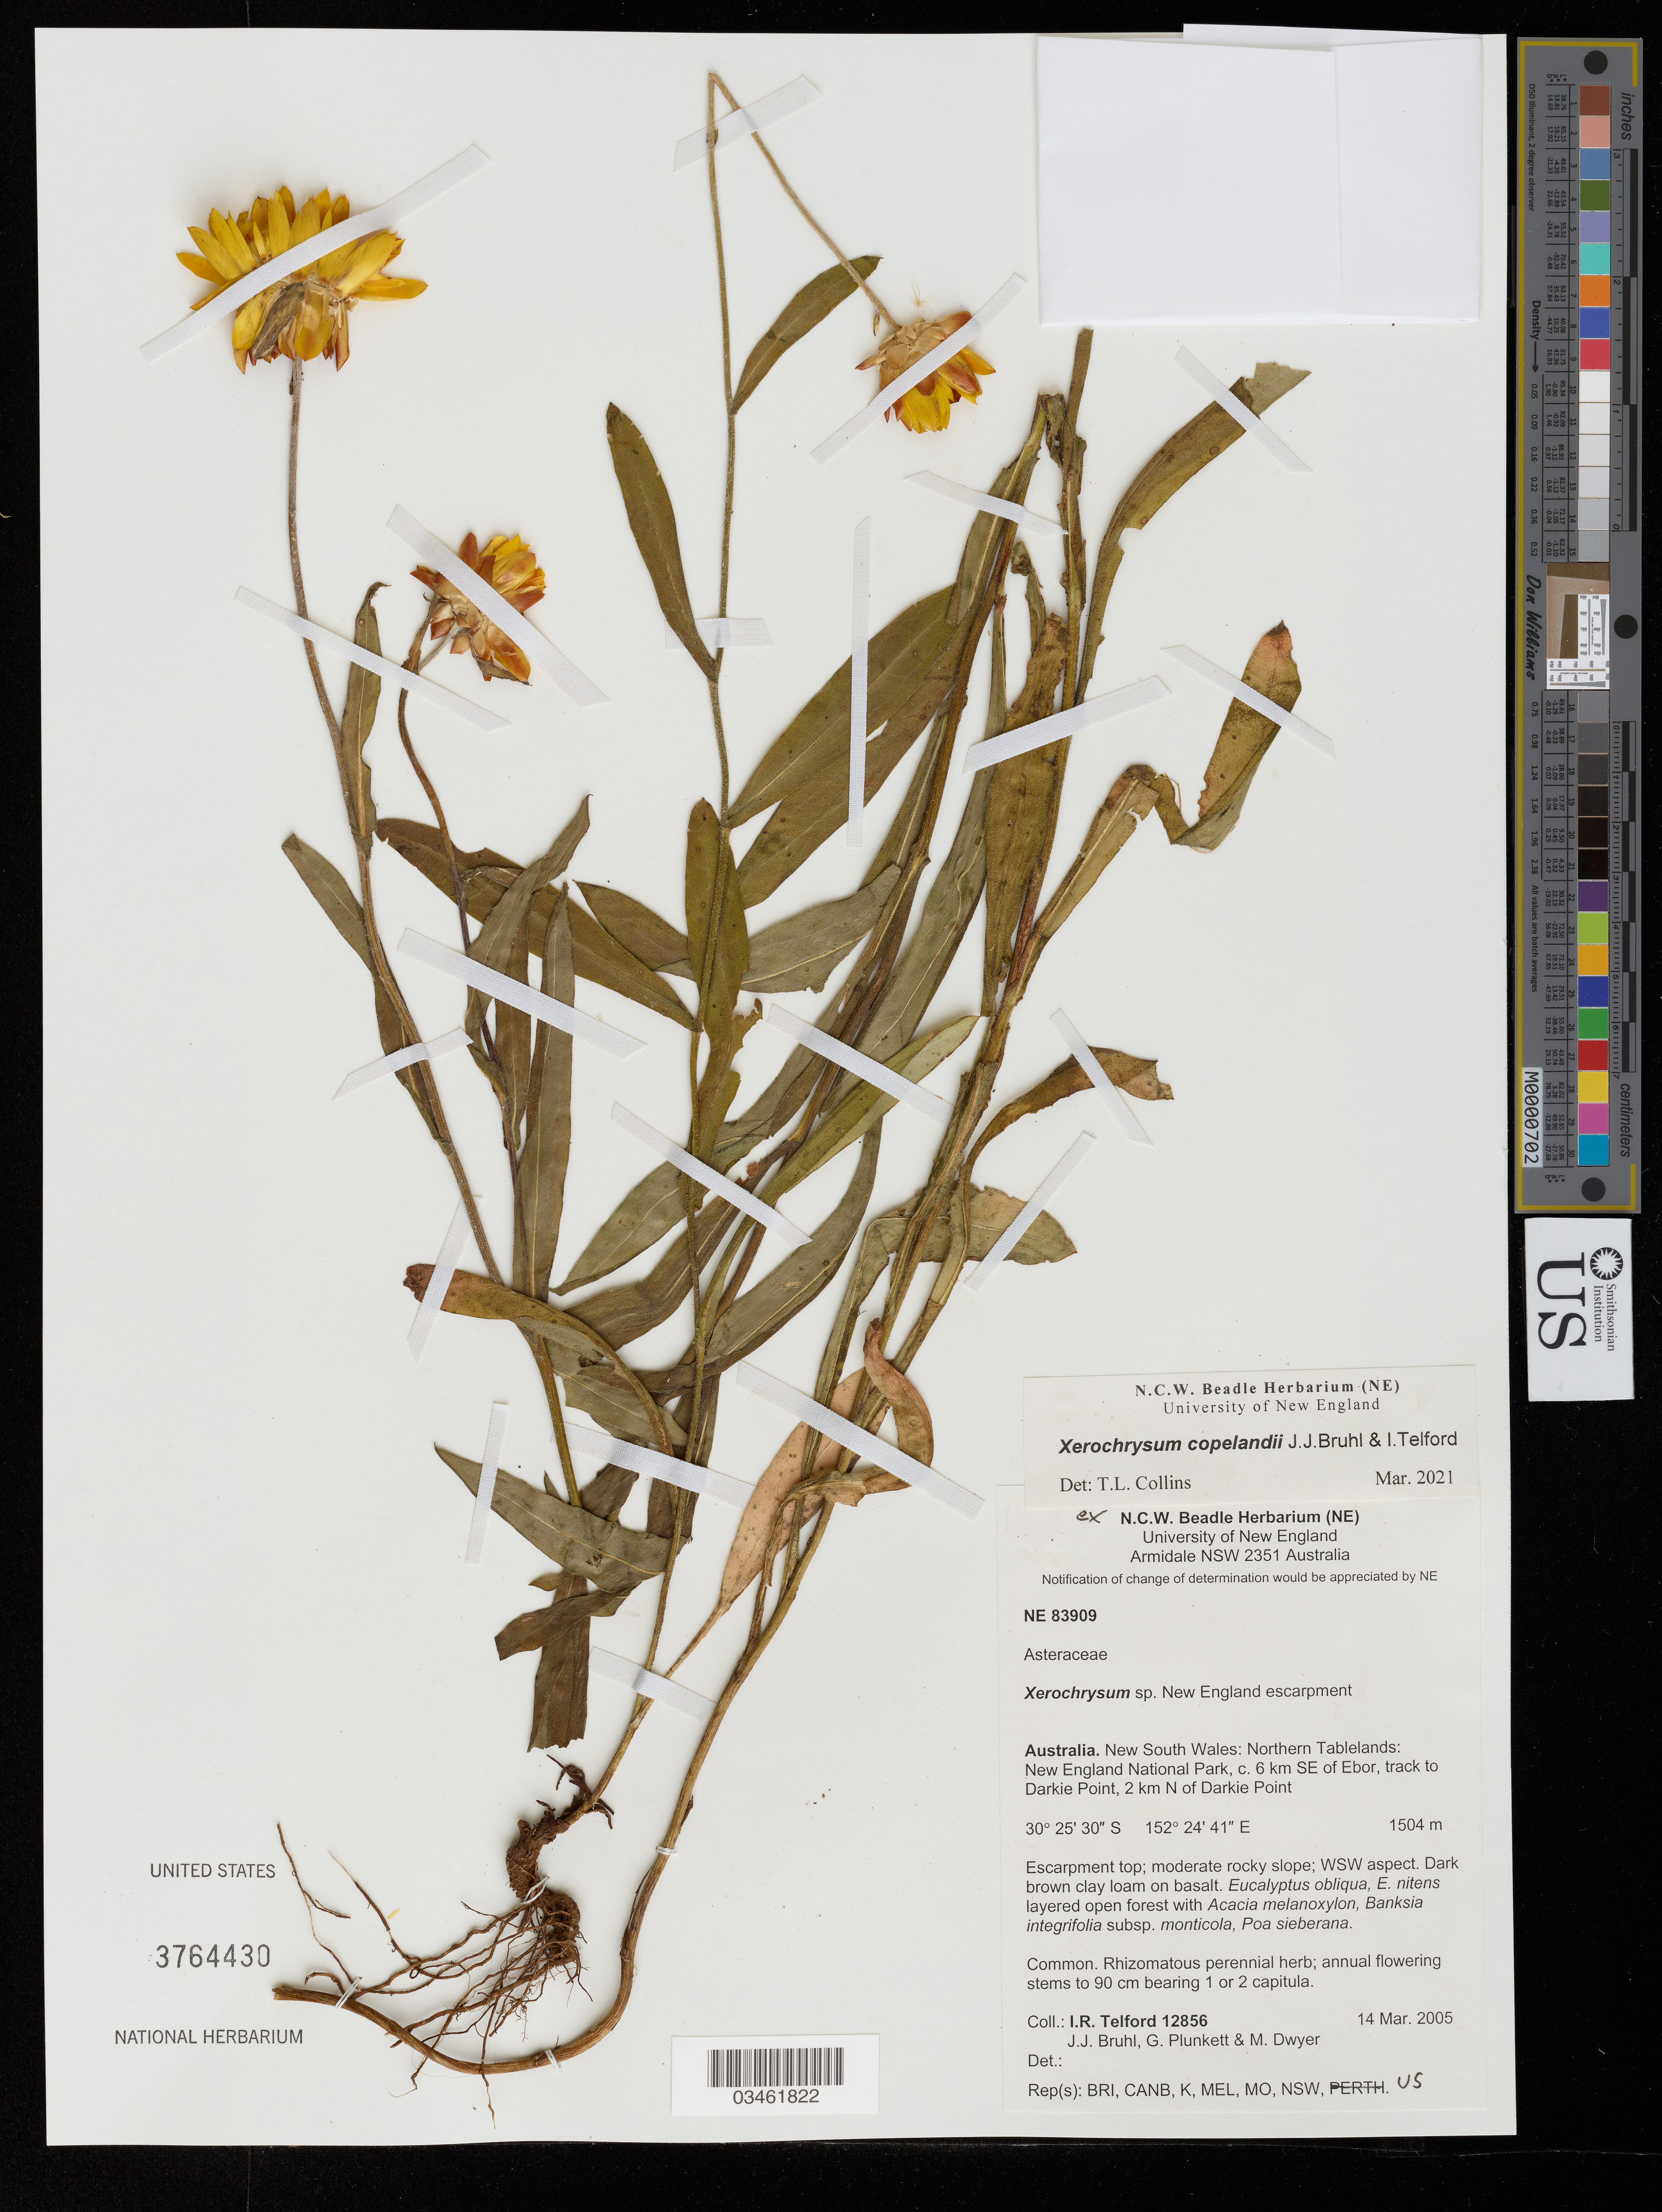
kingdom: Plantae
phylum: Tracheophyta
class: Magnoliopsida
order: Asterales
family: Asteraceae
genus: Xerochrysum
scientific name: Xerochrysum copelandii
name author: J.J. Bruhl & I. Telford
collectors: I. R. Telford, J. Bruhl, G. M. Plunkett & M. Dwyer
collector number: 12856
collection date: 2005-03-14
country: Australia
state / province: New South Wales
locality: Northern Tablelands: New England National Park, c. 6 km SE of Ebor, track to Darkie Point, 2 km N of Darkie Point.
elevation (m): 1504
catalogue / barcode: US 3764430